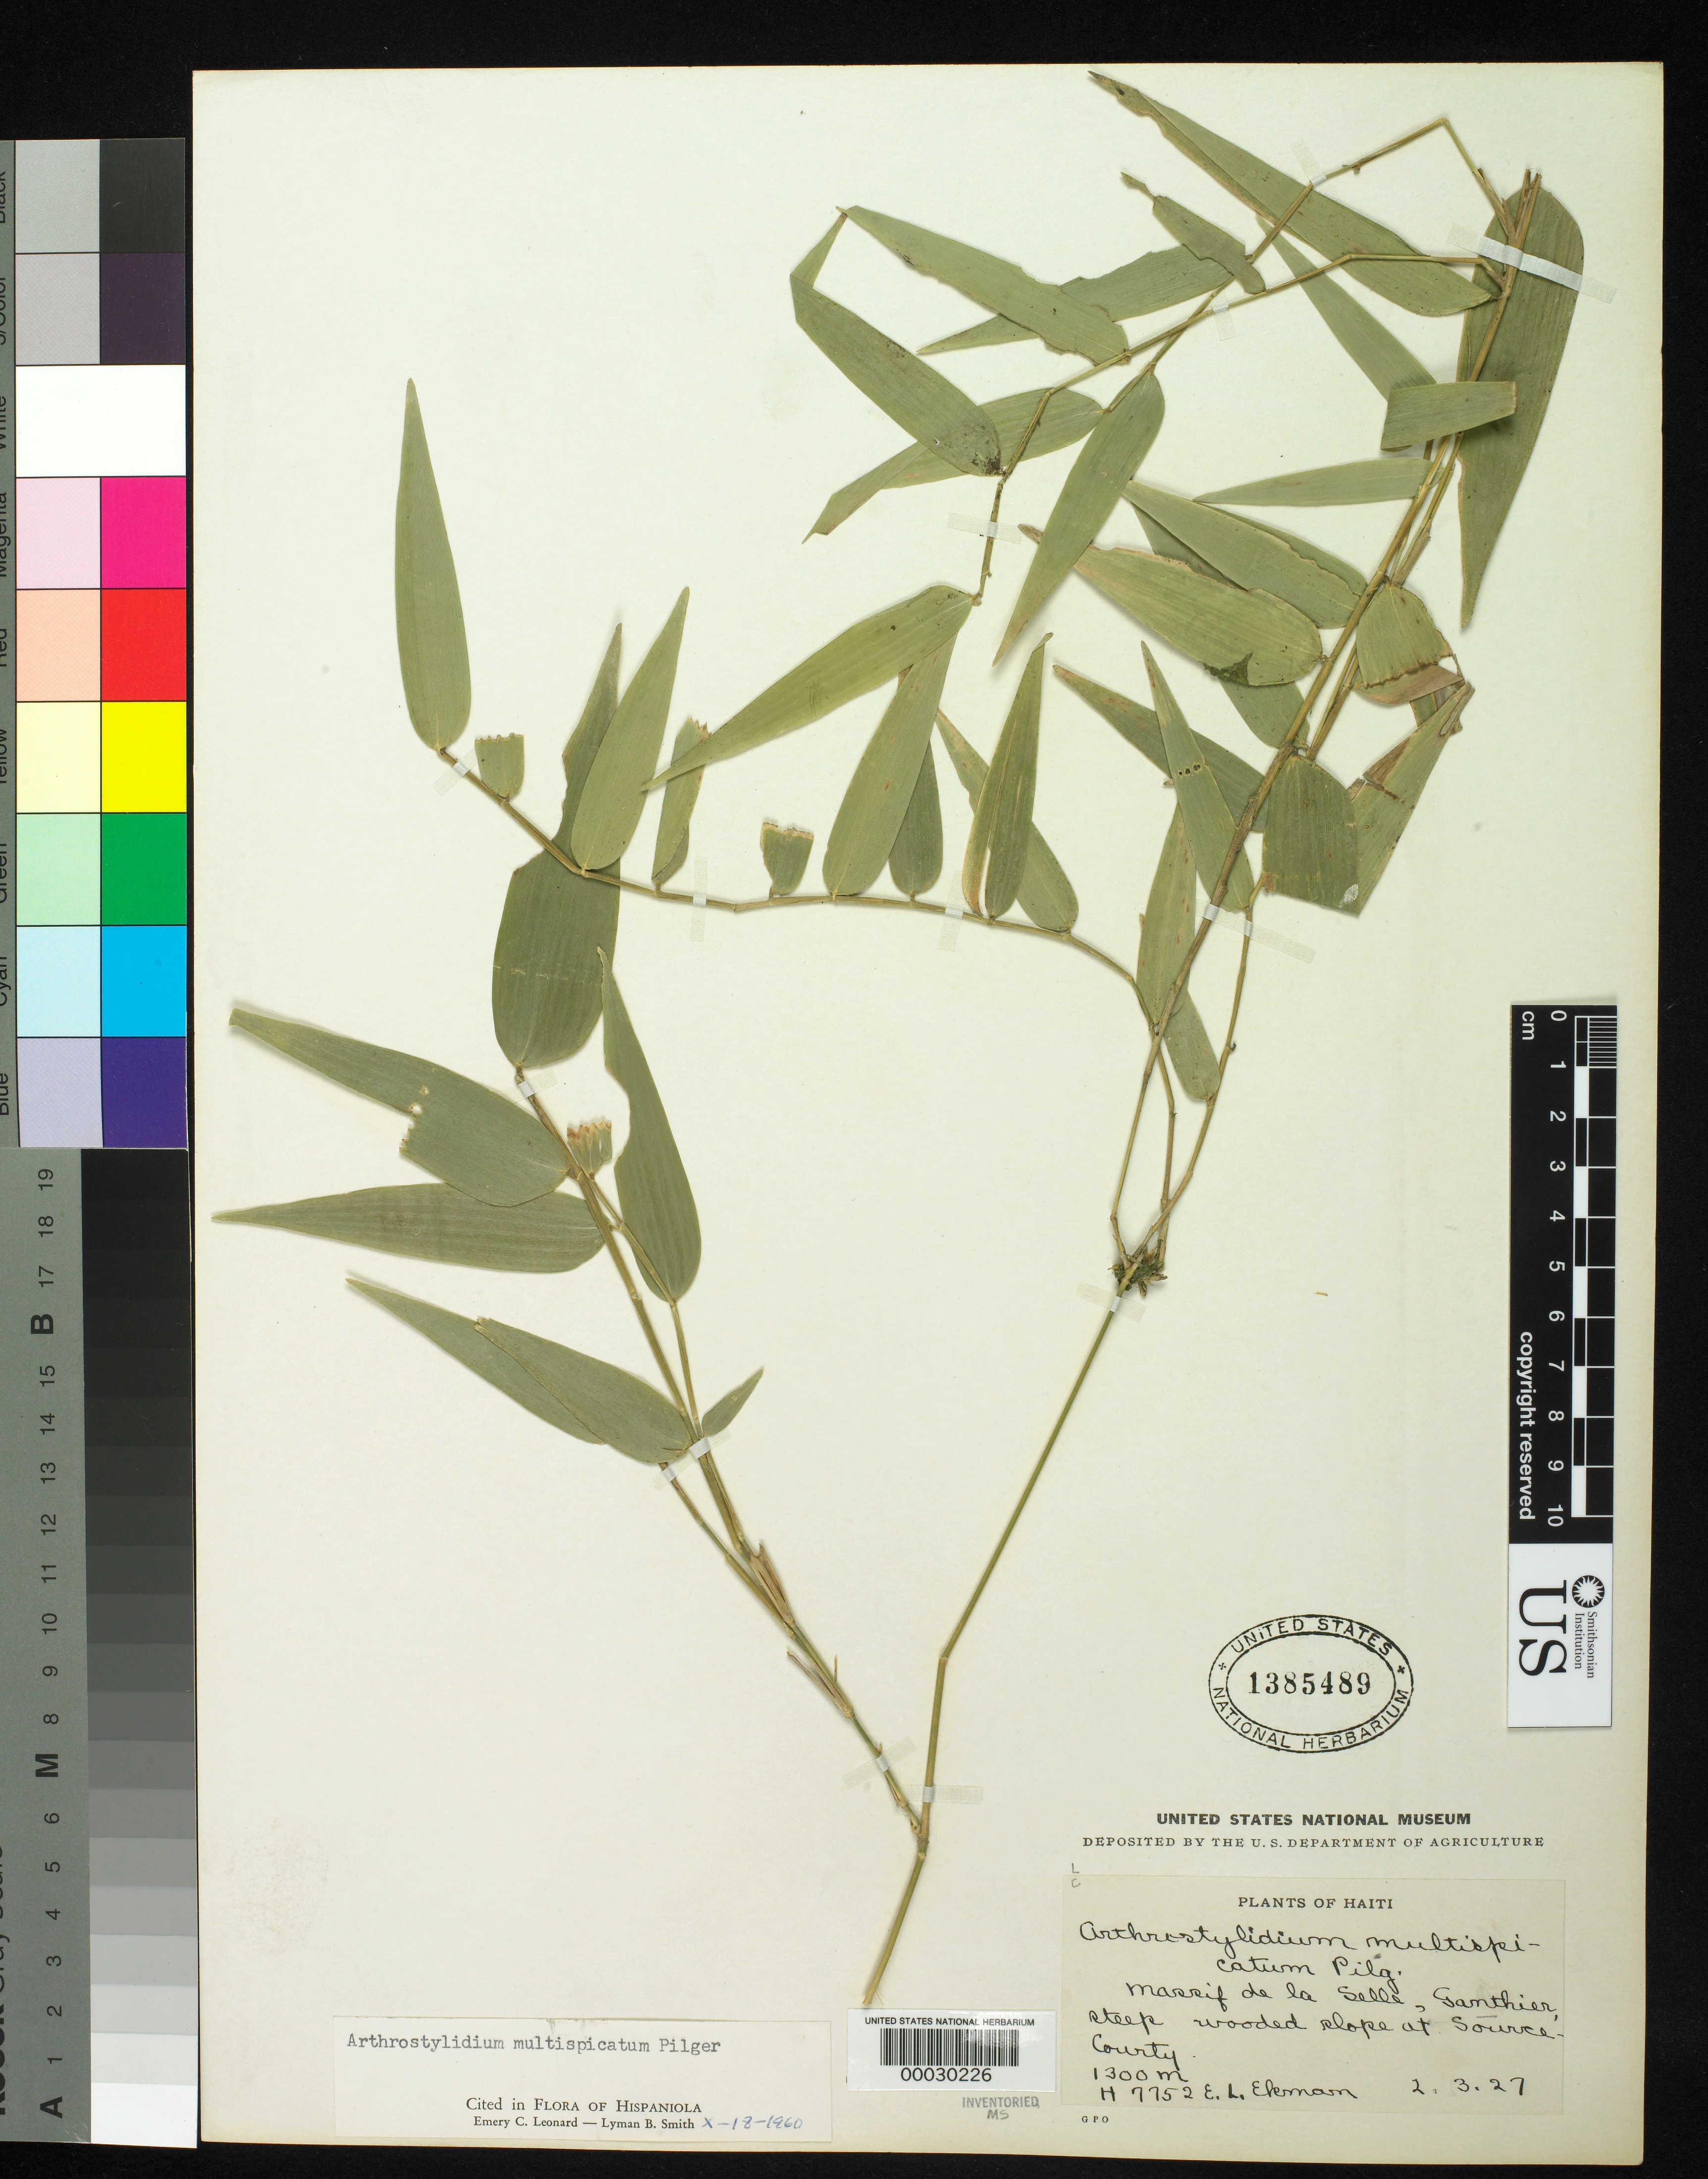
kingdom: Plantae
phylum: Tracheophyta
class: Liliopsida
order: Poales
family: Poaceae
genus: Arthrostylidium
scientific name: Arthrostylidium obtusatum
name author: Pilg. in Urb.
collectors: E. L. Ekman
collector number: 7752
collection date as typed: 02 Mar 1927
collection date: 1927-03-02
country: Haiti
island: Hispaniola Island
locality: Massif de la selle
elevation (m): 1300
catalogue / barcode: US 1385489